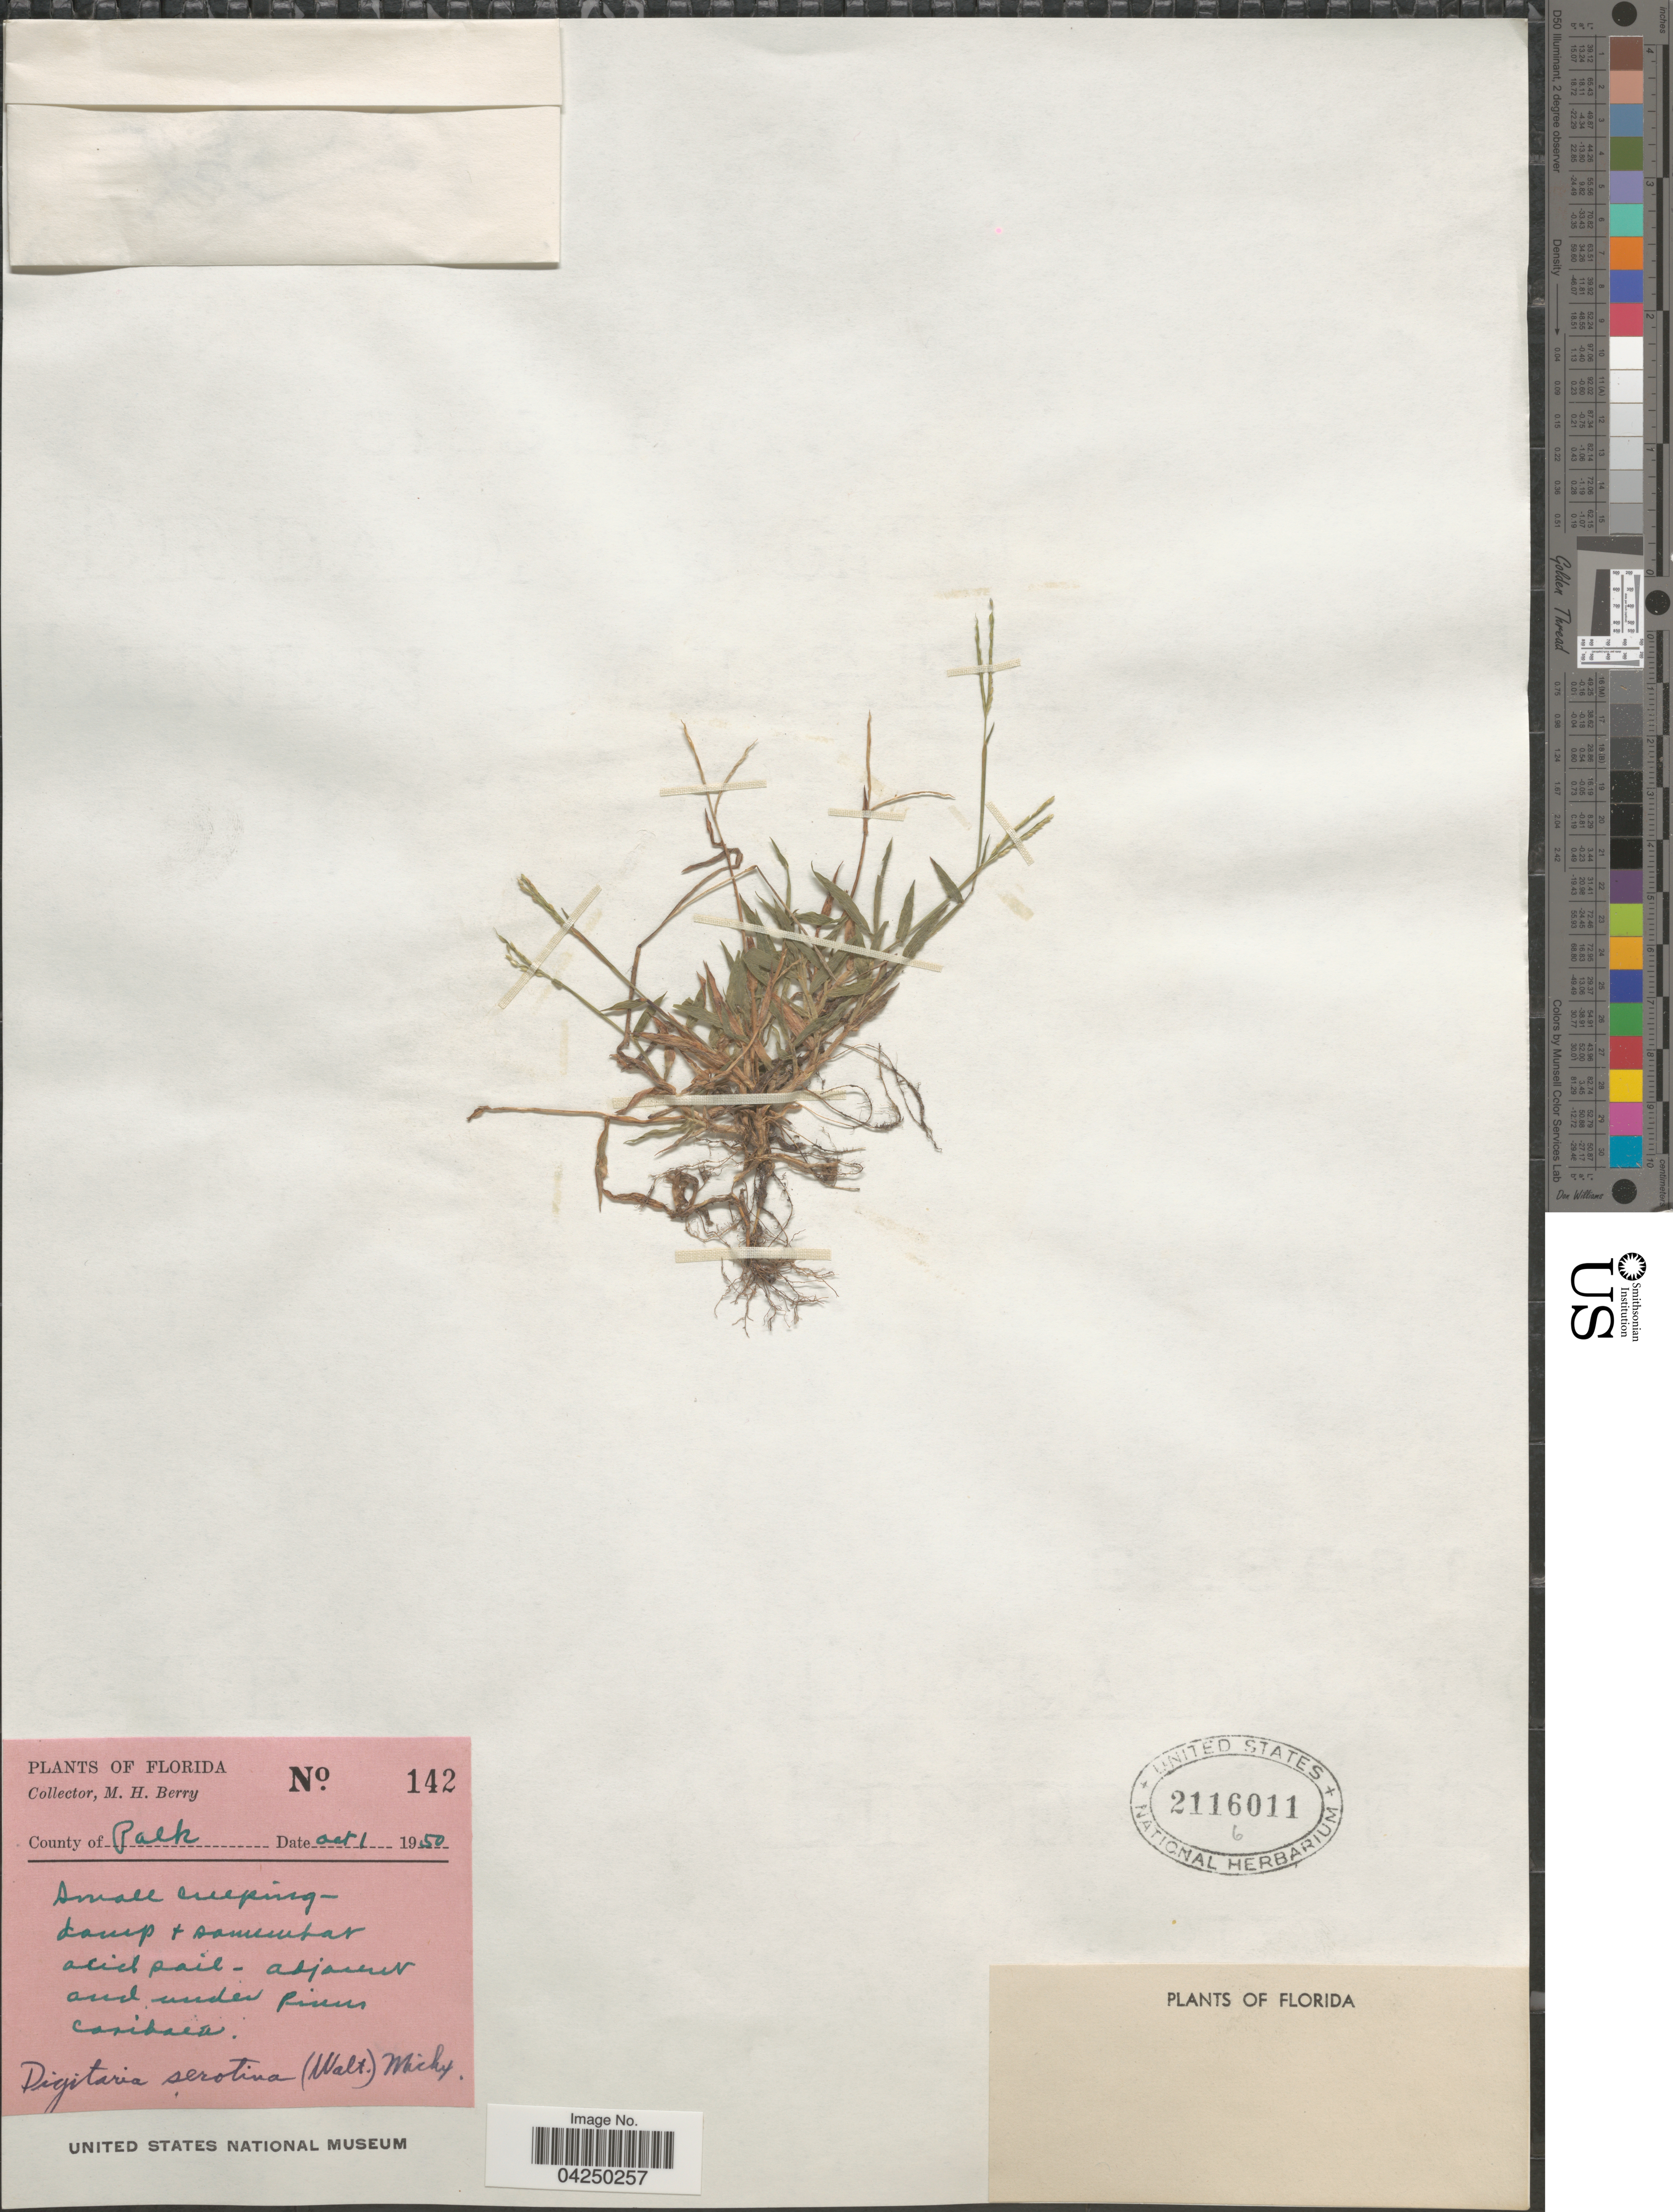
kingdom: Plantae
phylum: Tracheophyta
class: Liliopsida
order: Poales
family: Poaceae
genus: Digitaria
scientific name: Digitaria serotina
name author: (Walter) Michx.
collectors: M. Berry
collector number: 142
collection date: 1950-10-01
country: United States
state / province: Florida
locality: County of Palk. Small creeping- damp & somewhat acid soil - adjacent and under Pinus caribaea.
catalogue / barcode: US 2116011